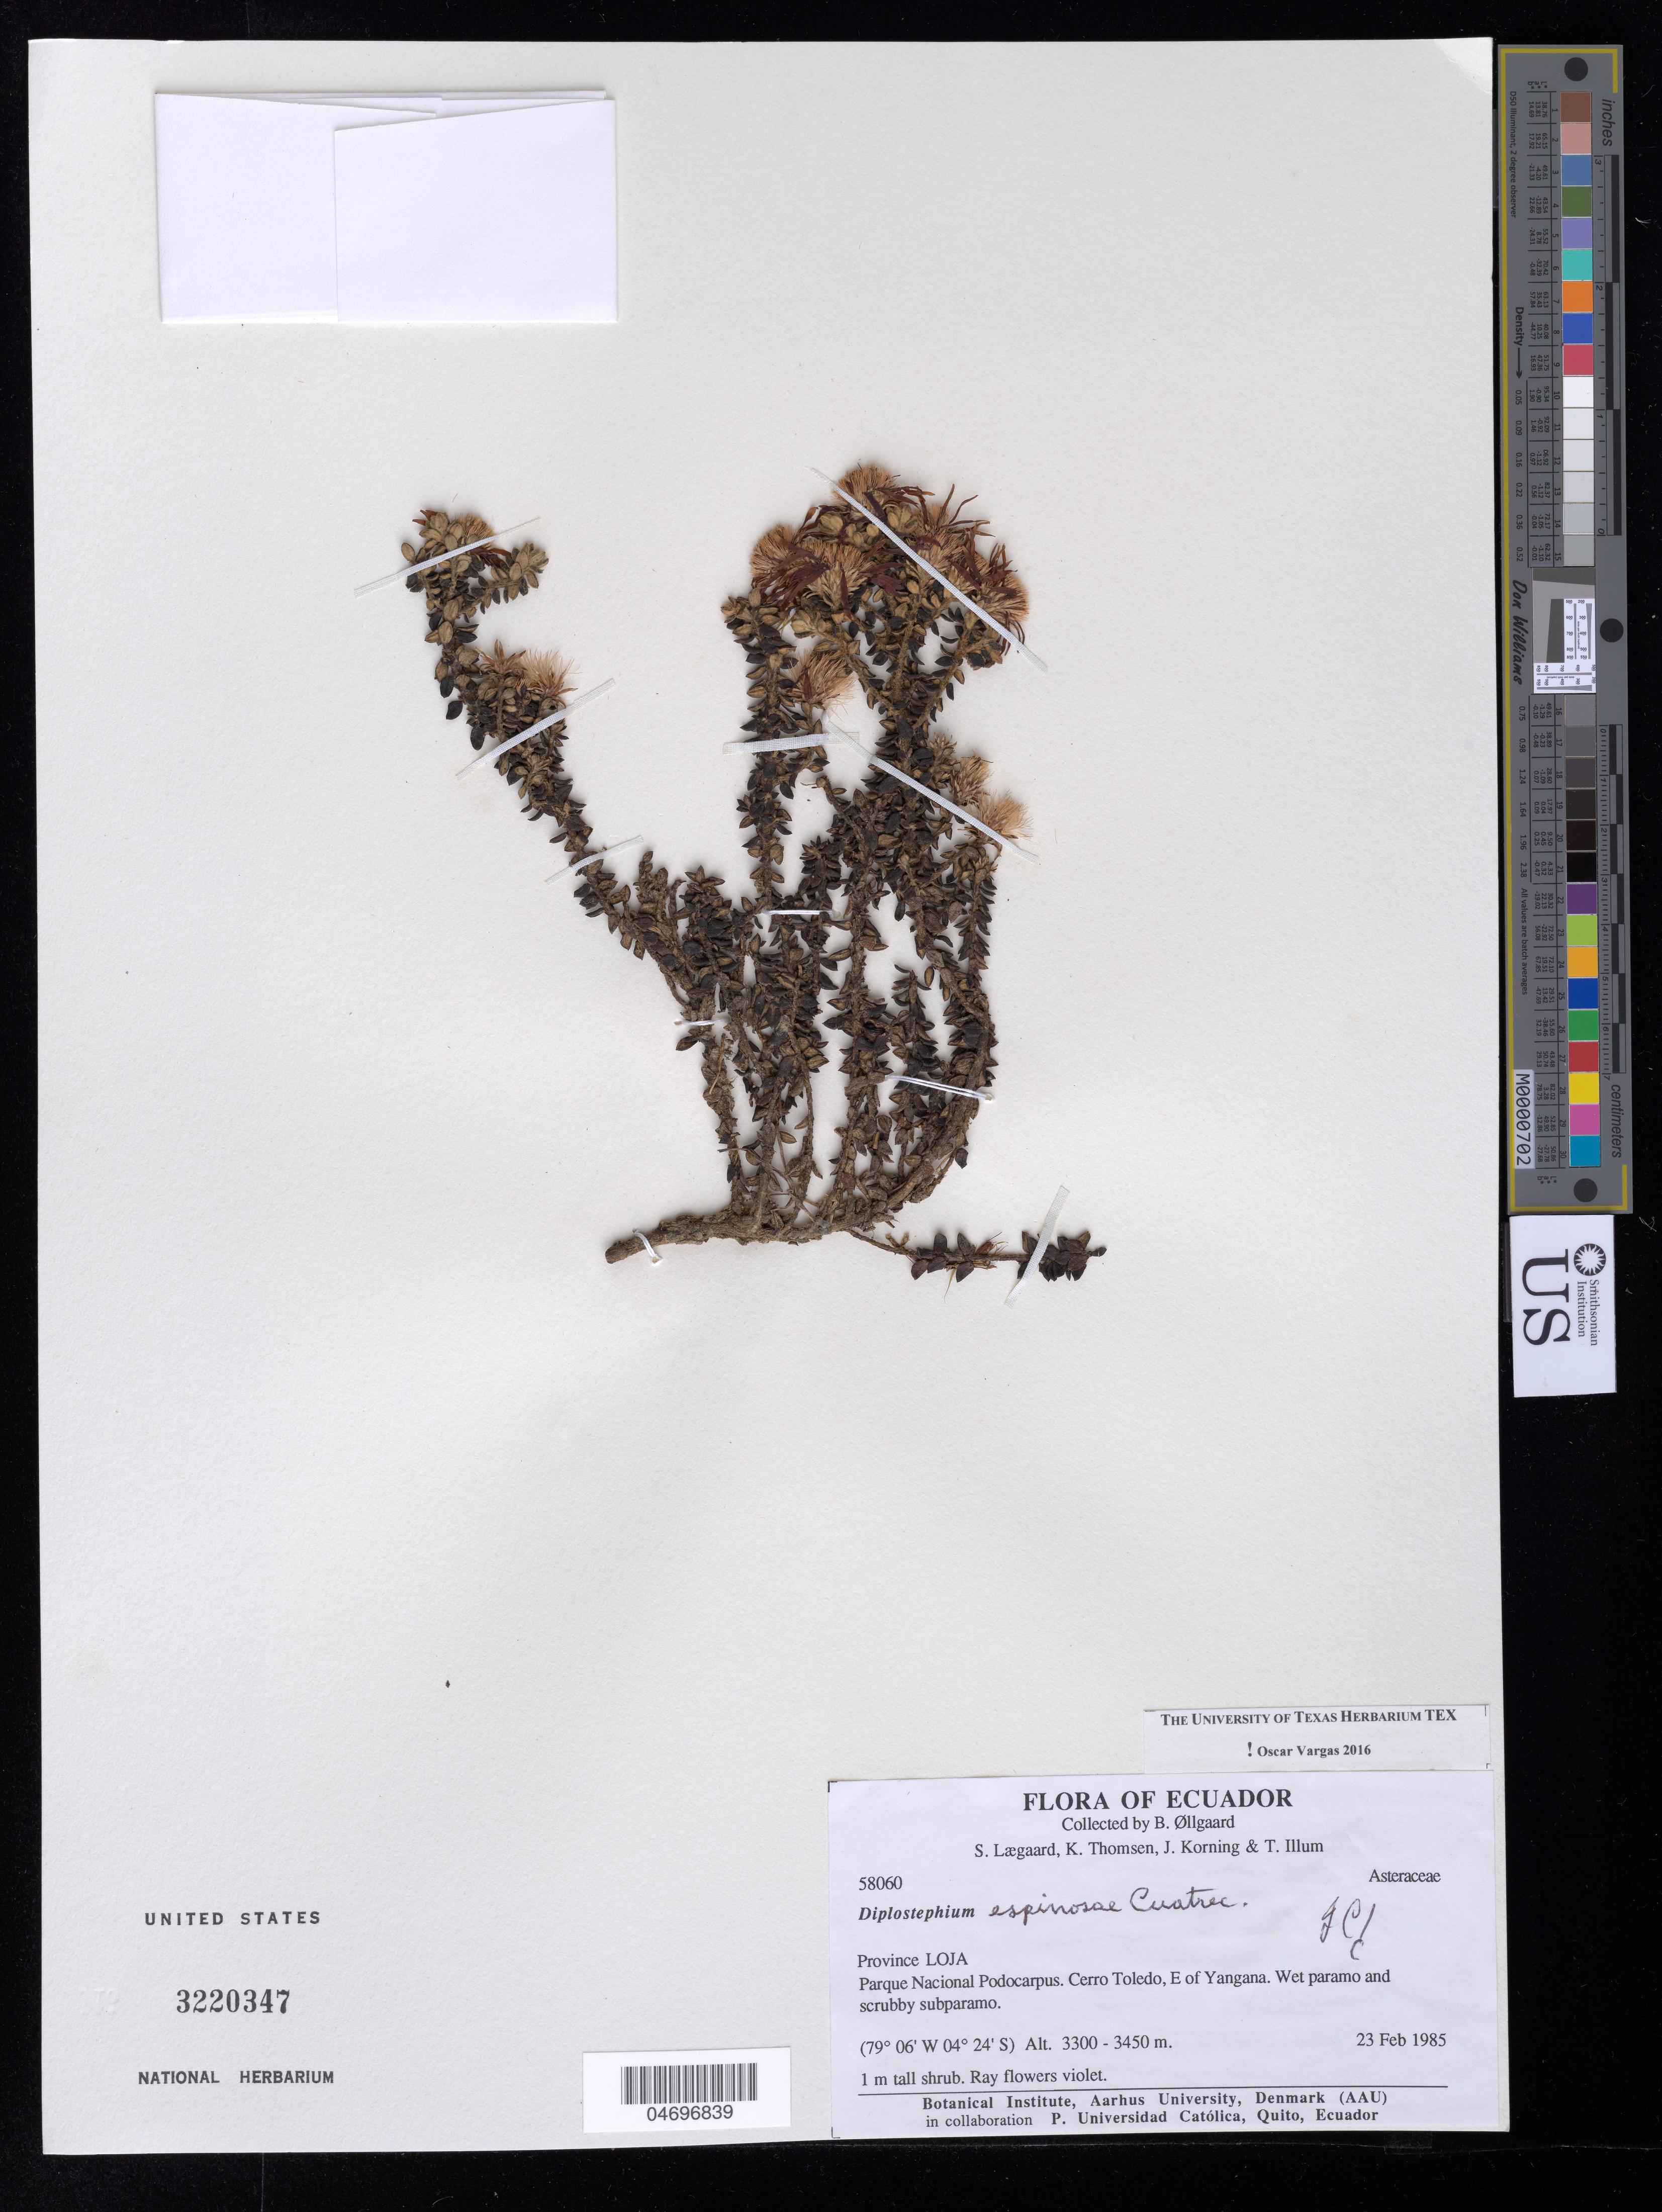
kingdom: Plantae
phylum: Tracheophyta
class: Magnoliopsida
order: Asterales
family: Asteraceae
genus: Diplostephium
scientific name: Diplostephium espinosae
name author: Cuatrec.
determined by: Vargas, Oscar M.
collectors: B. Øllgaard, S. Lægaard, K. Thomsen, J. Korning & T. Illum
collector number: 58060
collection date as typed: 23 Feb 1985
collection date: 1985-02-23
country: Ecuador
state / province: Loja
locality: Parque Nacional Podocarpus. Cerro Toledo, E of Yangana.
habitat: Wet paramo and scrubby subparamo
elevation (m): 3300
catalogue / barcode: US 3220347